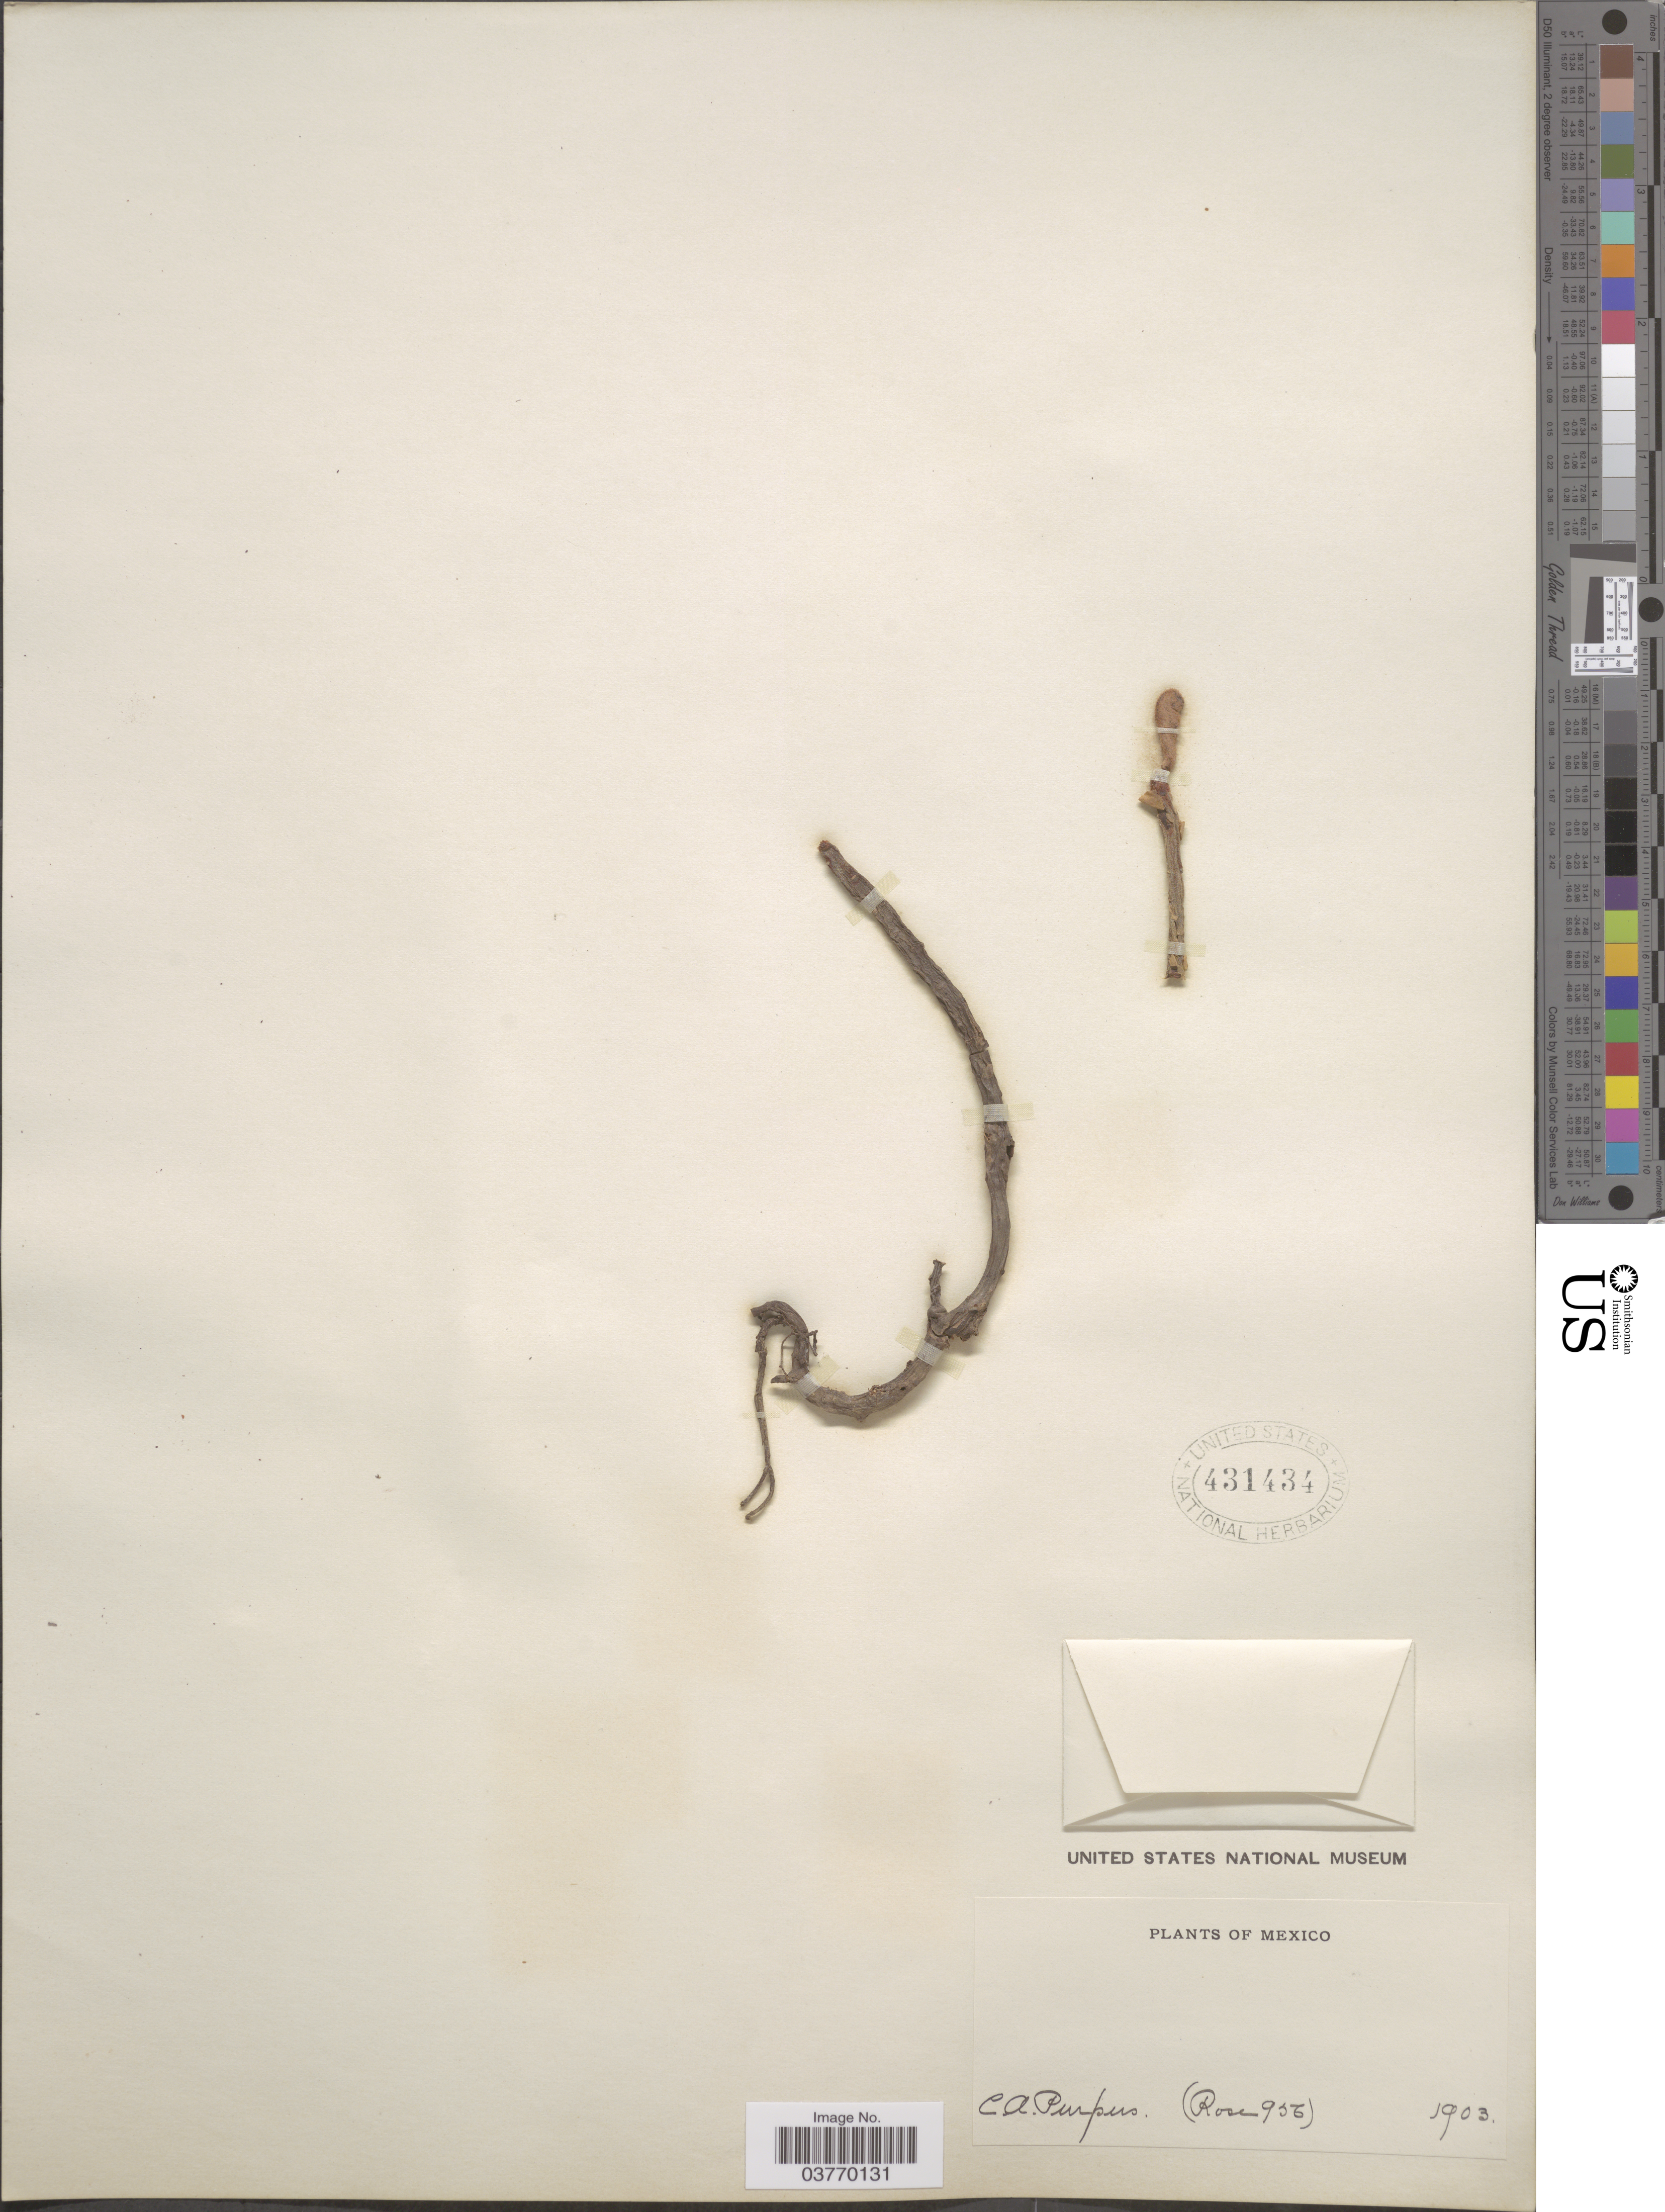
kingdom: Plantae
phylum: Tracheophyta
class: Magnoliopsida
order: Saxifragales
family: Crassulaceae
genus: Echeveria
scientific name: Echeveria coccinea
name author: (Cav.) DC.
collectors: C. A. Purpus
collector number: Rose956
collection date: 1903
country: Mexico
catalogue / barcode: US 431434